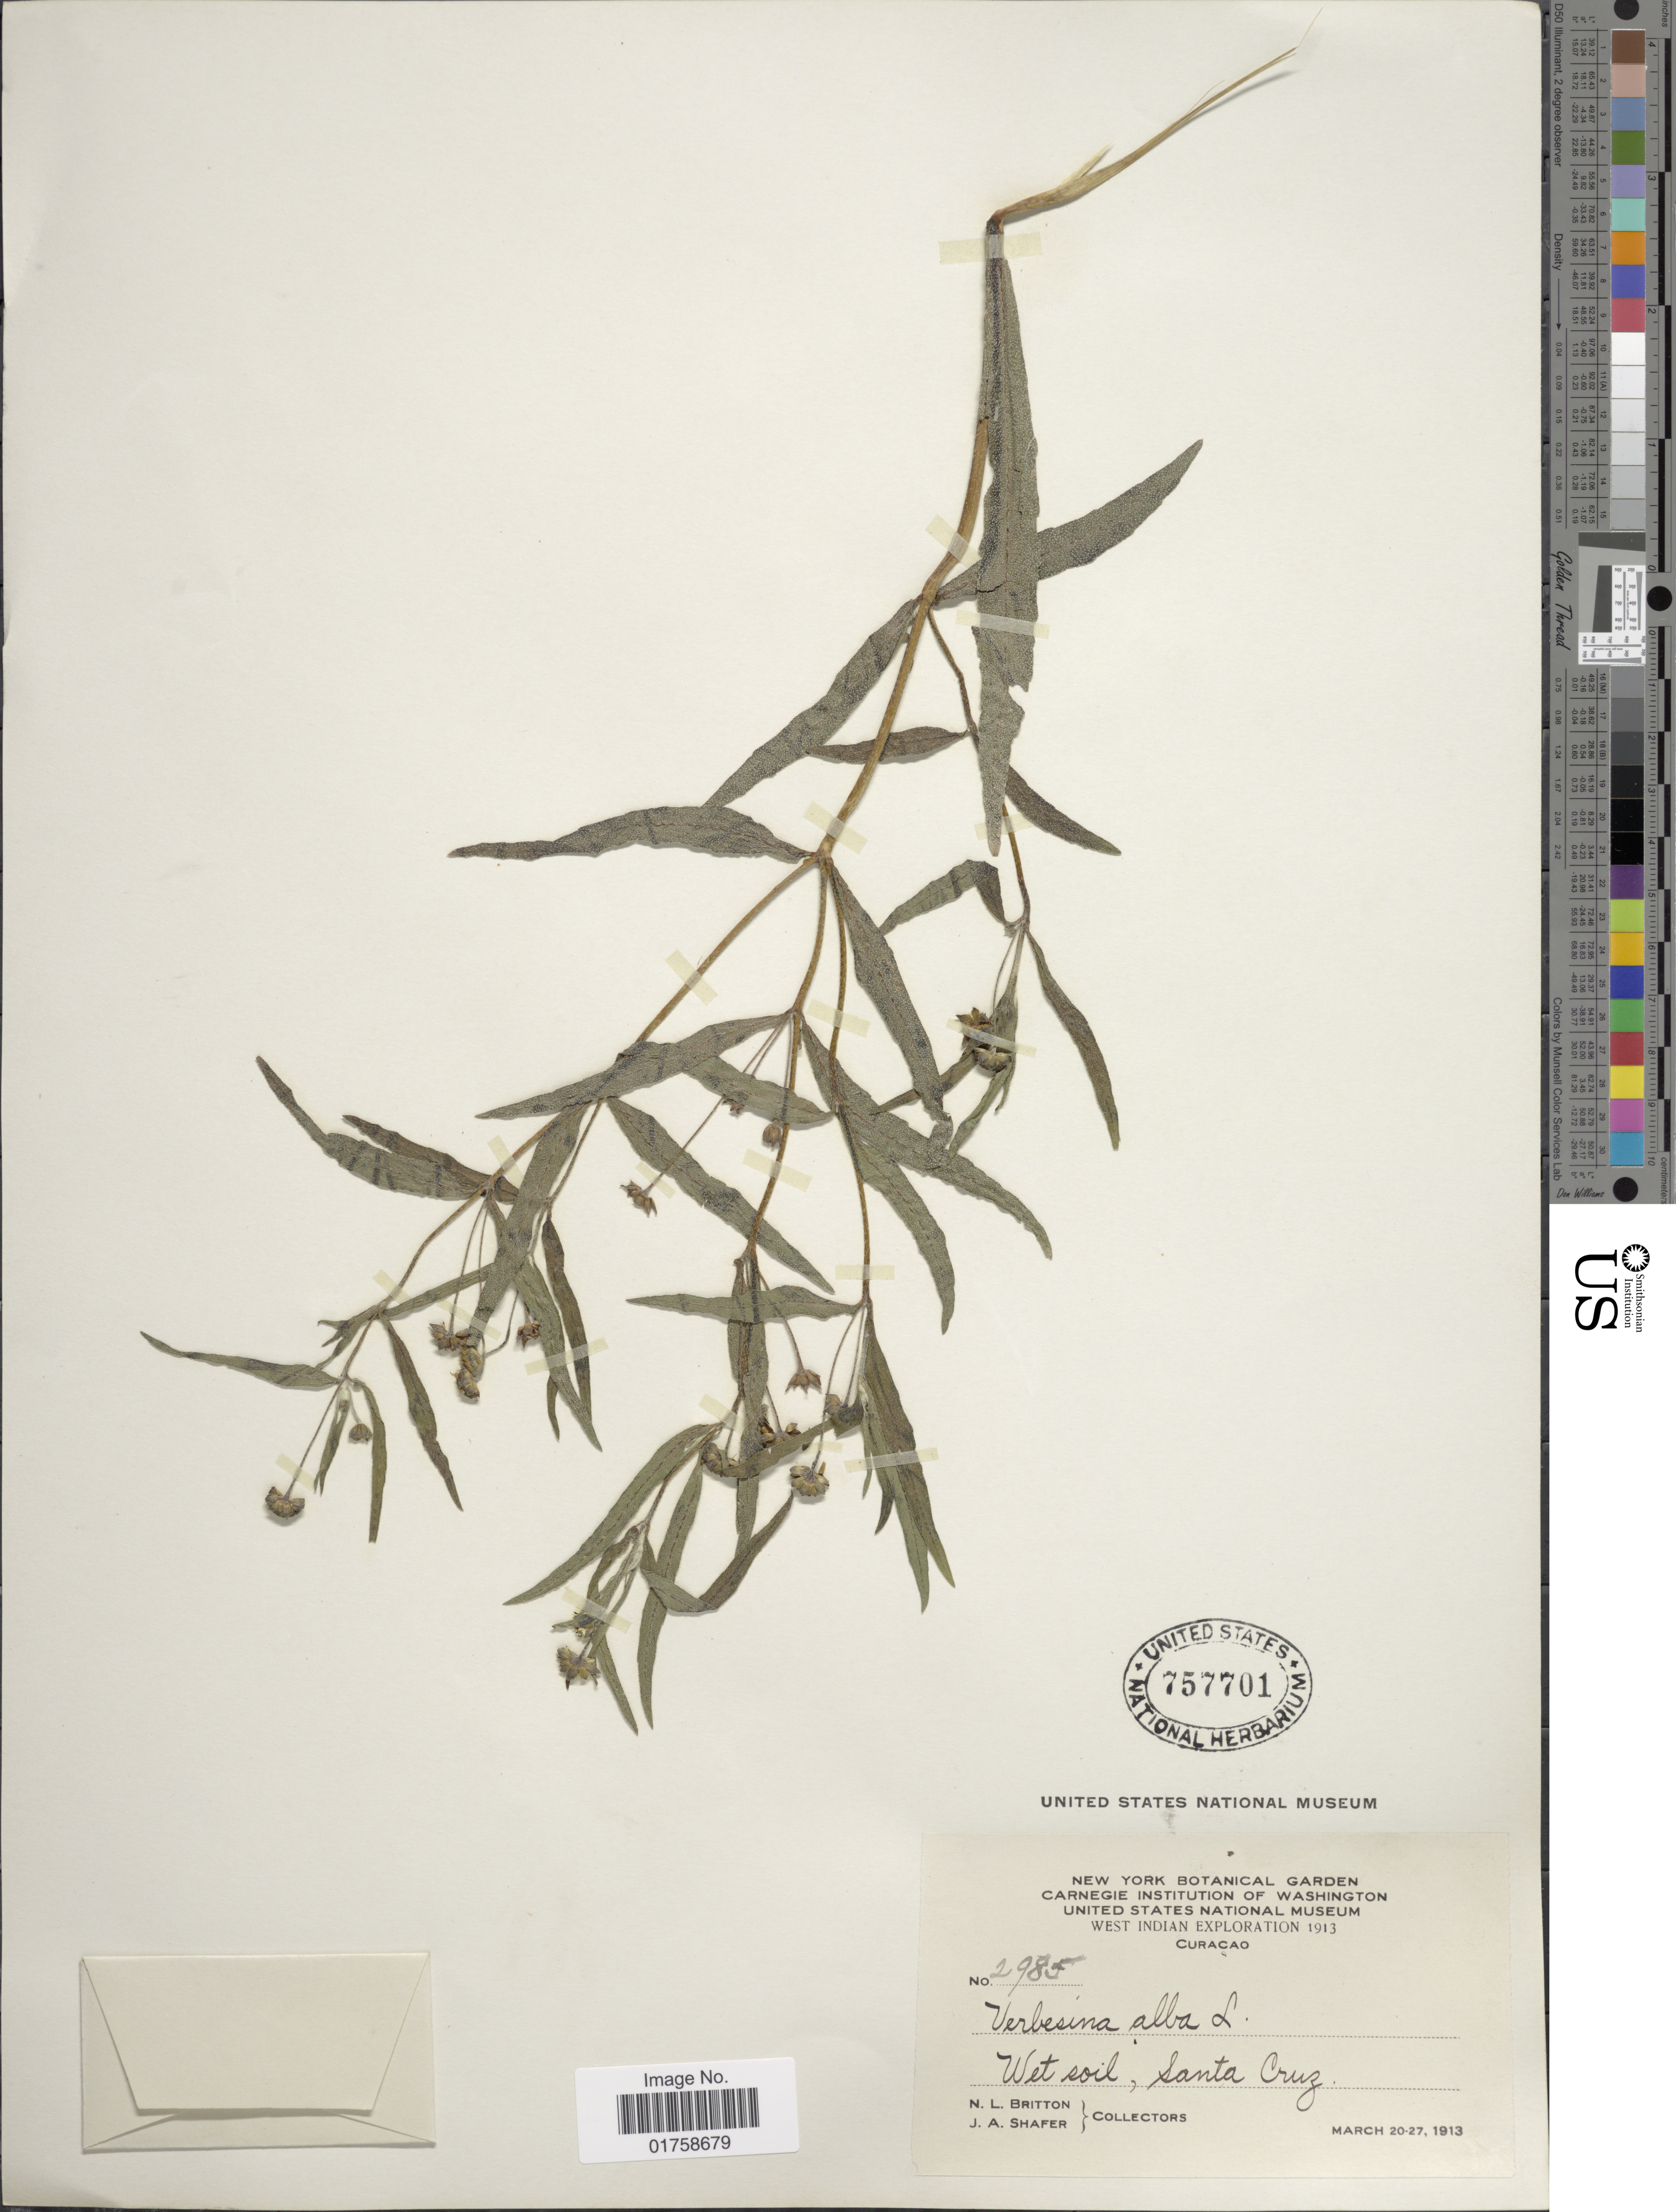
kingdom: Plantae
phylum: Tracheophyta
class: Magnoliopsida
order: Asterales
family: Asteraceae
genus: Eclipta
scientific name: Eclipta alba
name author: (L.) Hassk.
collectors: N. Britton & J. A. Schafer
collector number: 2985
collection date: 1913-03-20/1913-03-27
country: Curaçao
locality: West India, Curaçao. Santa Cruz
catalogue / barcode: US 757701